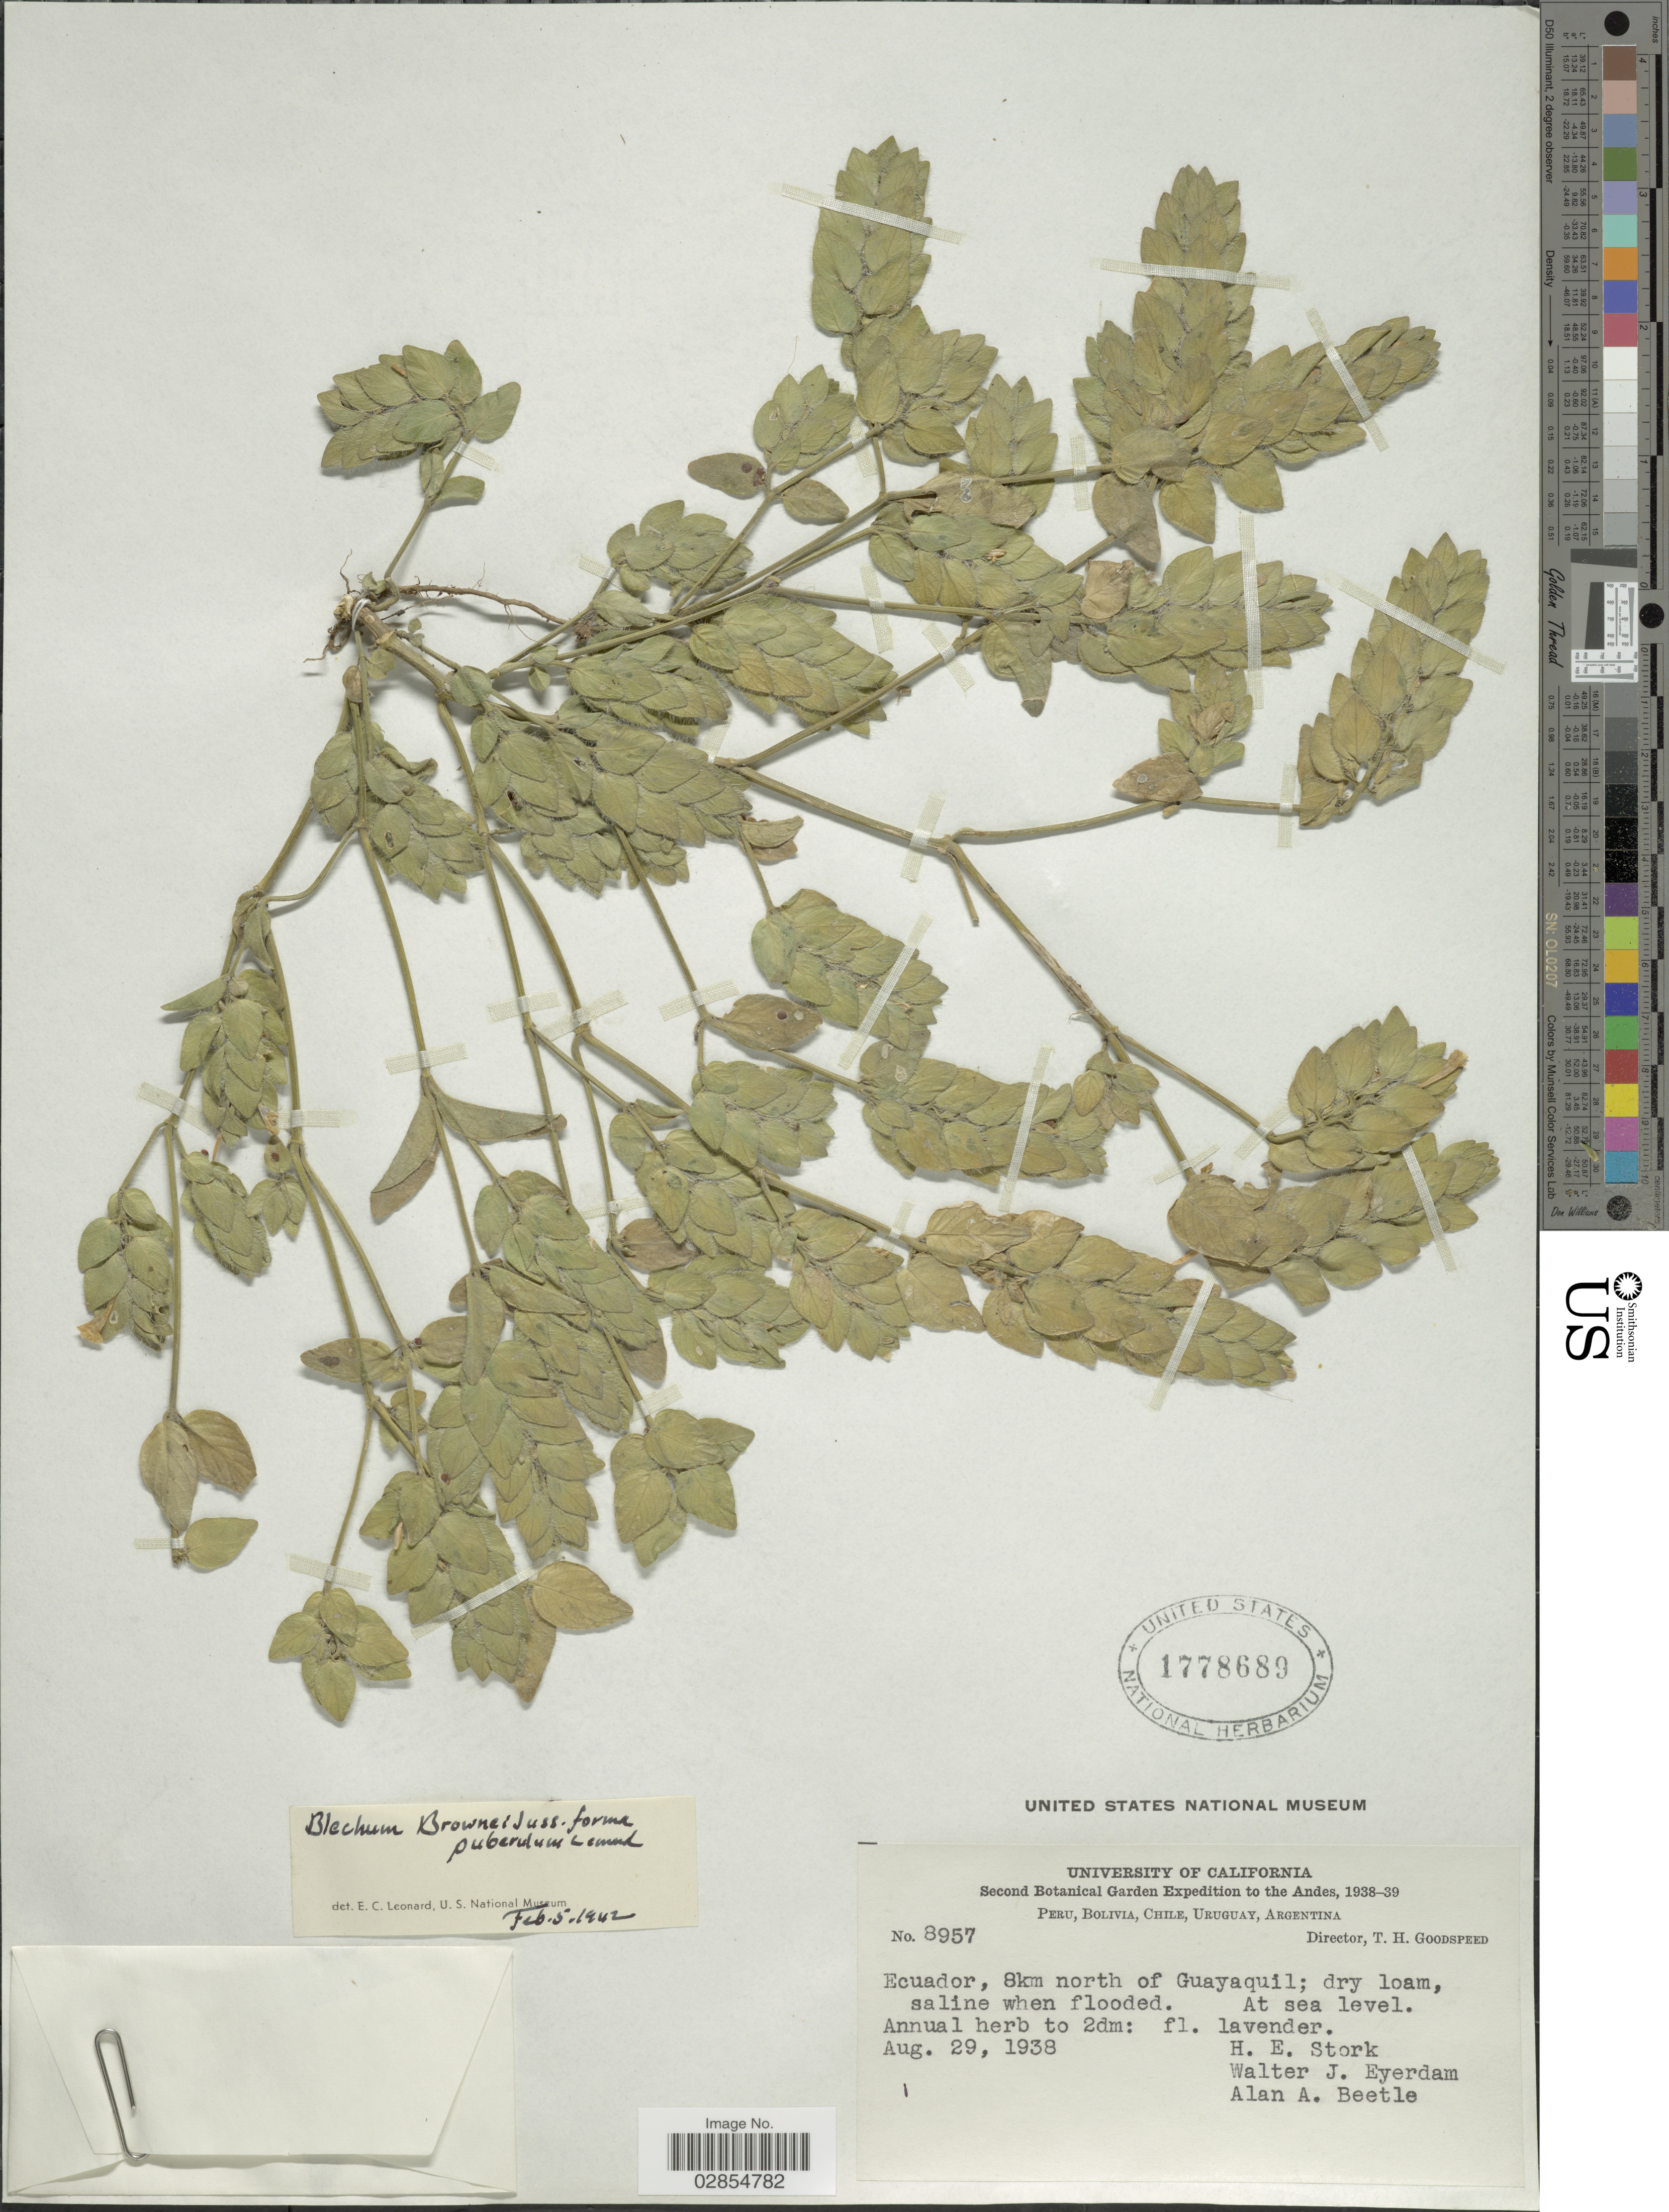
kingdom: Plantae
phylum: Tracheophyta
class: Magnoliopsida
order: Lamiales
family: Acanthaceae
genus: Blechum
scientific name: Blechum brownei f. puberulum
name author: Leonard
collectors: H. E. Stork, W. J. Eyerdam & A. A. Beetle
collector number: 8957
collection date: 1938-08-29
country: Ecuador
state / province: Guayas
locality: Andes. 8km north of Guayaquil.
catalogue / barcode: US 1778689